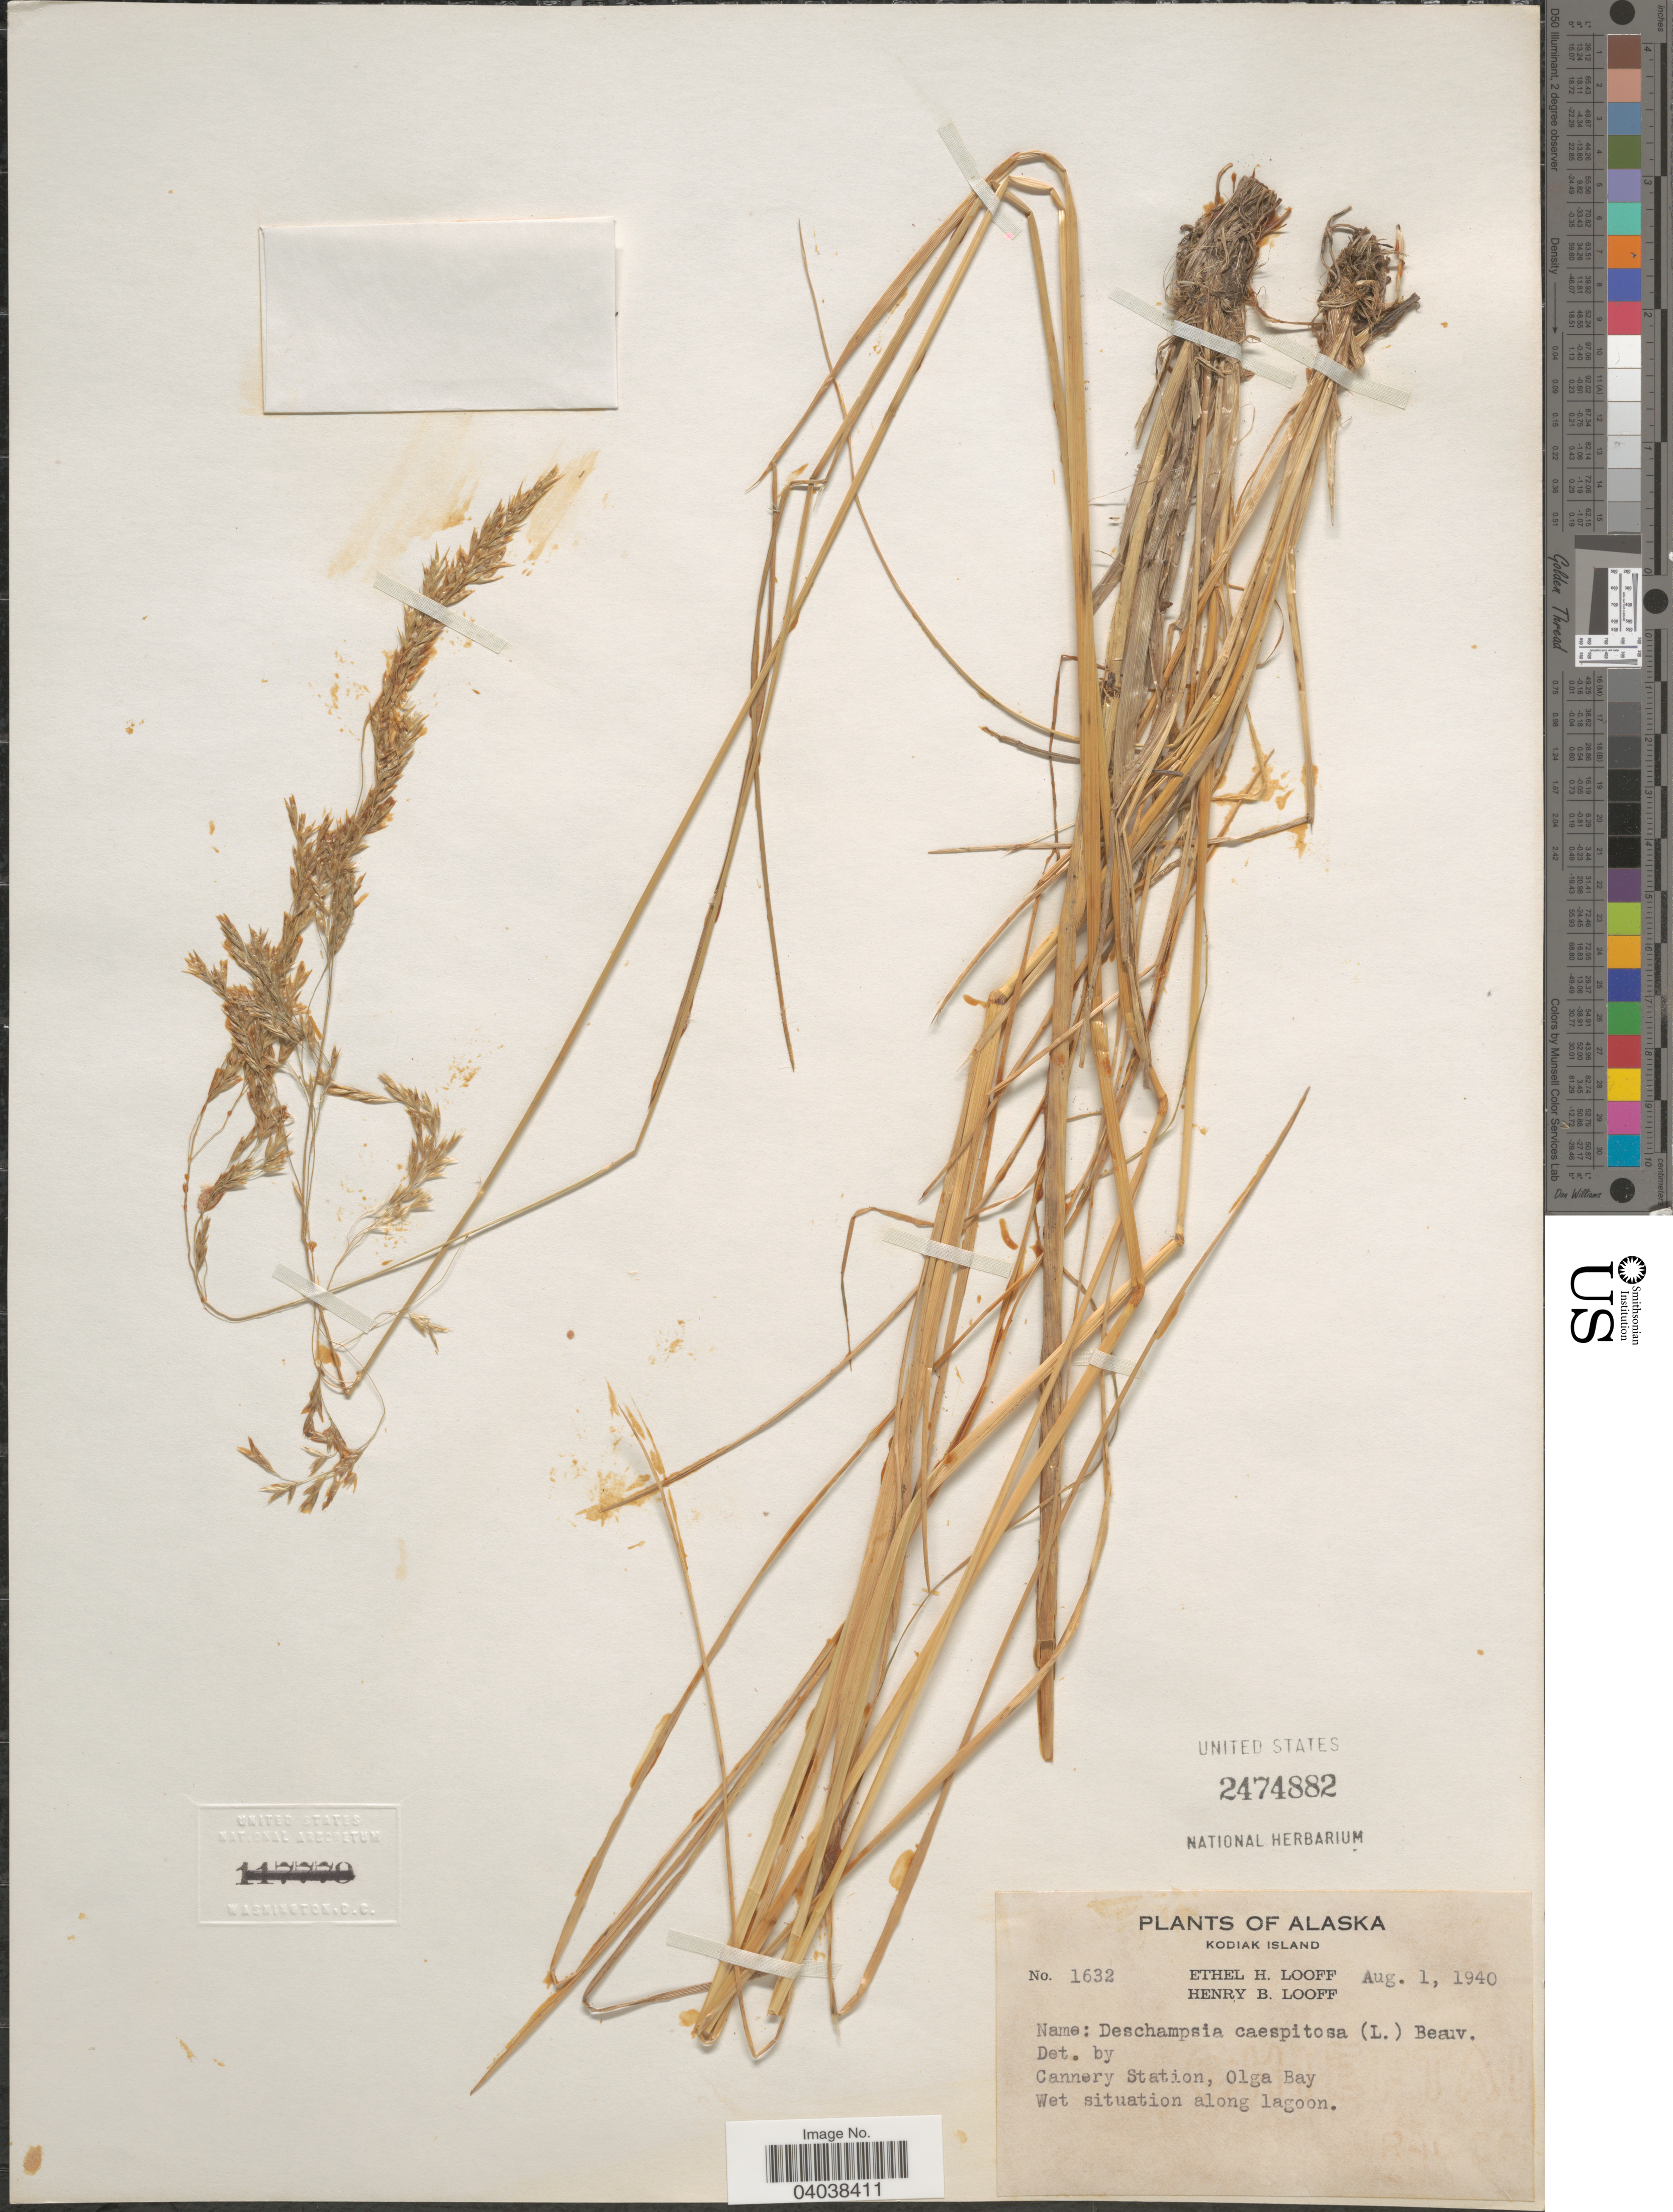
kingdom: Plantae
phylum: Tracheophyta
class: Liliopsida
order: Poales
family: Poaceae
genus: Deschampsia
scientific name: Deschampsia cespitosa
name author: (L.) P. Beauv.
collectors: E. Looff & H. Looff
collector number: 1632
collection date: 1940-08-01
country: United States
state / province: Alaska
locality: Kodiak Island. Cannery Station, Olga Bay.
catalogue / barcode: US 2474882